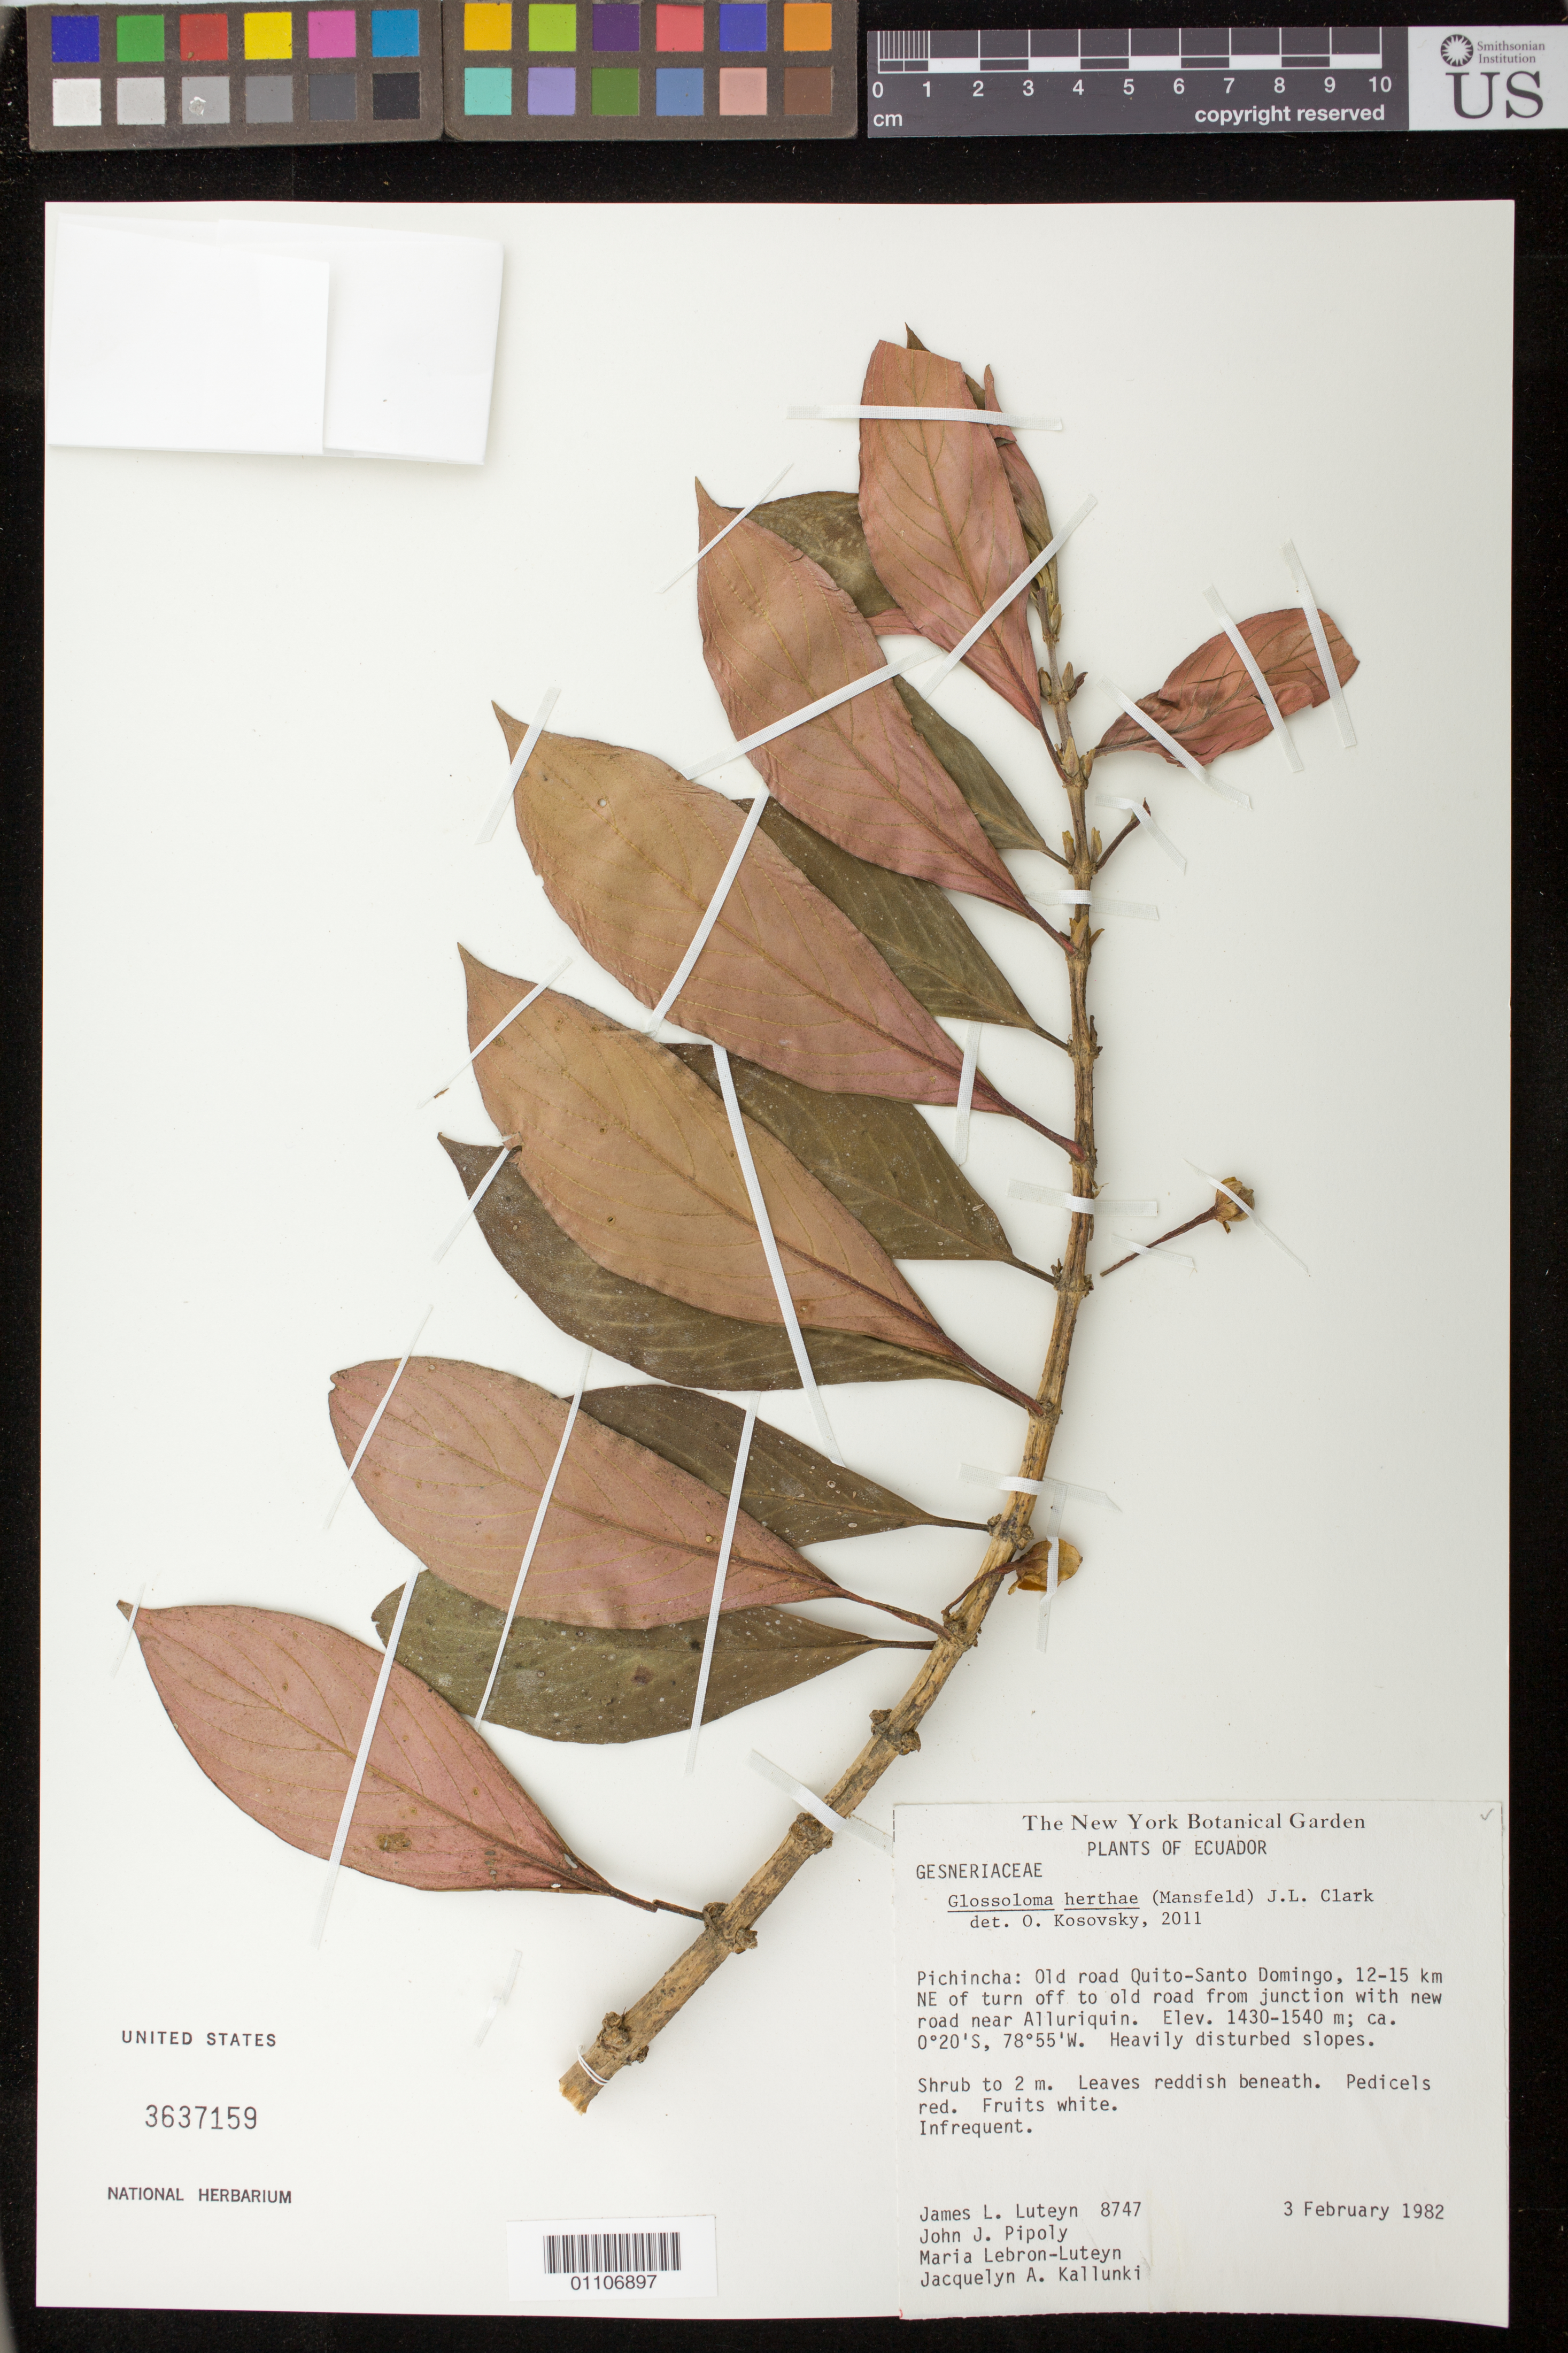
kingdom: Plantae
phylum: Tracheophyta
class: Magnoliopsida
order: Lamiales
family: Gesneriaceae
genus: Glossoloma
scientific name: Glossoloma herthae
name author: (Mansf.) J.L. Clark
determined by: Kosovsky, O.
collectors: J. L. Luteyn & et al.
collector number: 8747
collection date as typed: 03 Feb 1983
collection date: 1983-02-03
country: Ecuador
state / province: Pichincha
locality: Old road Quito-Santo Domingo, 12-15 km NE of turn off to old road from junction with new road near Alluriquin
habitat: Heavily disturbed slopes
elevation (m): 1430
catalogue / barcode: US 3637159